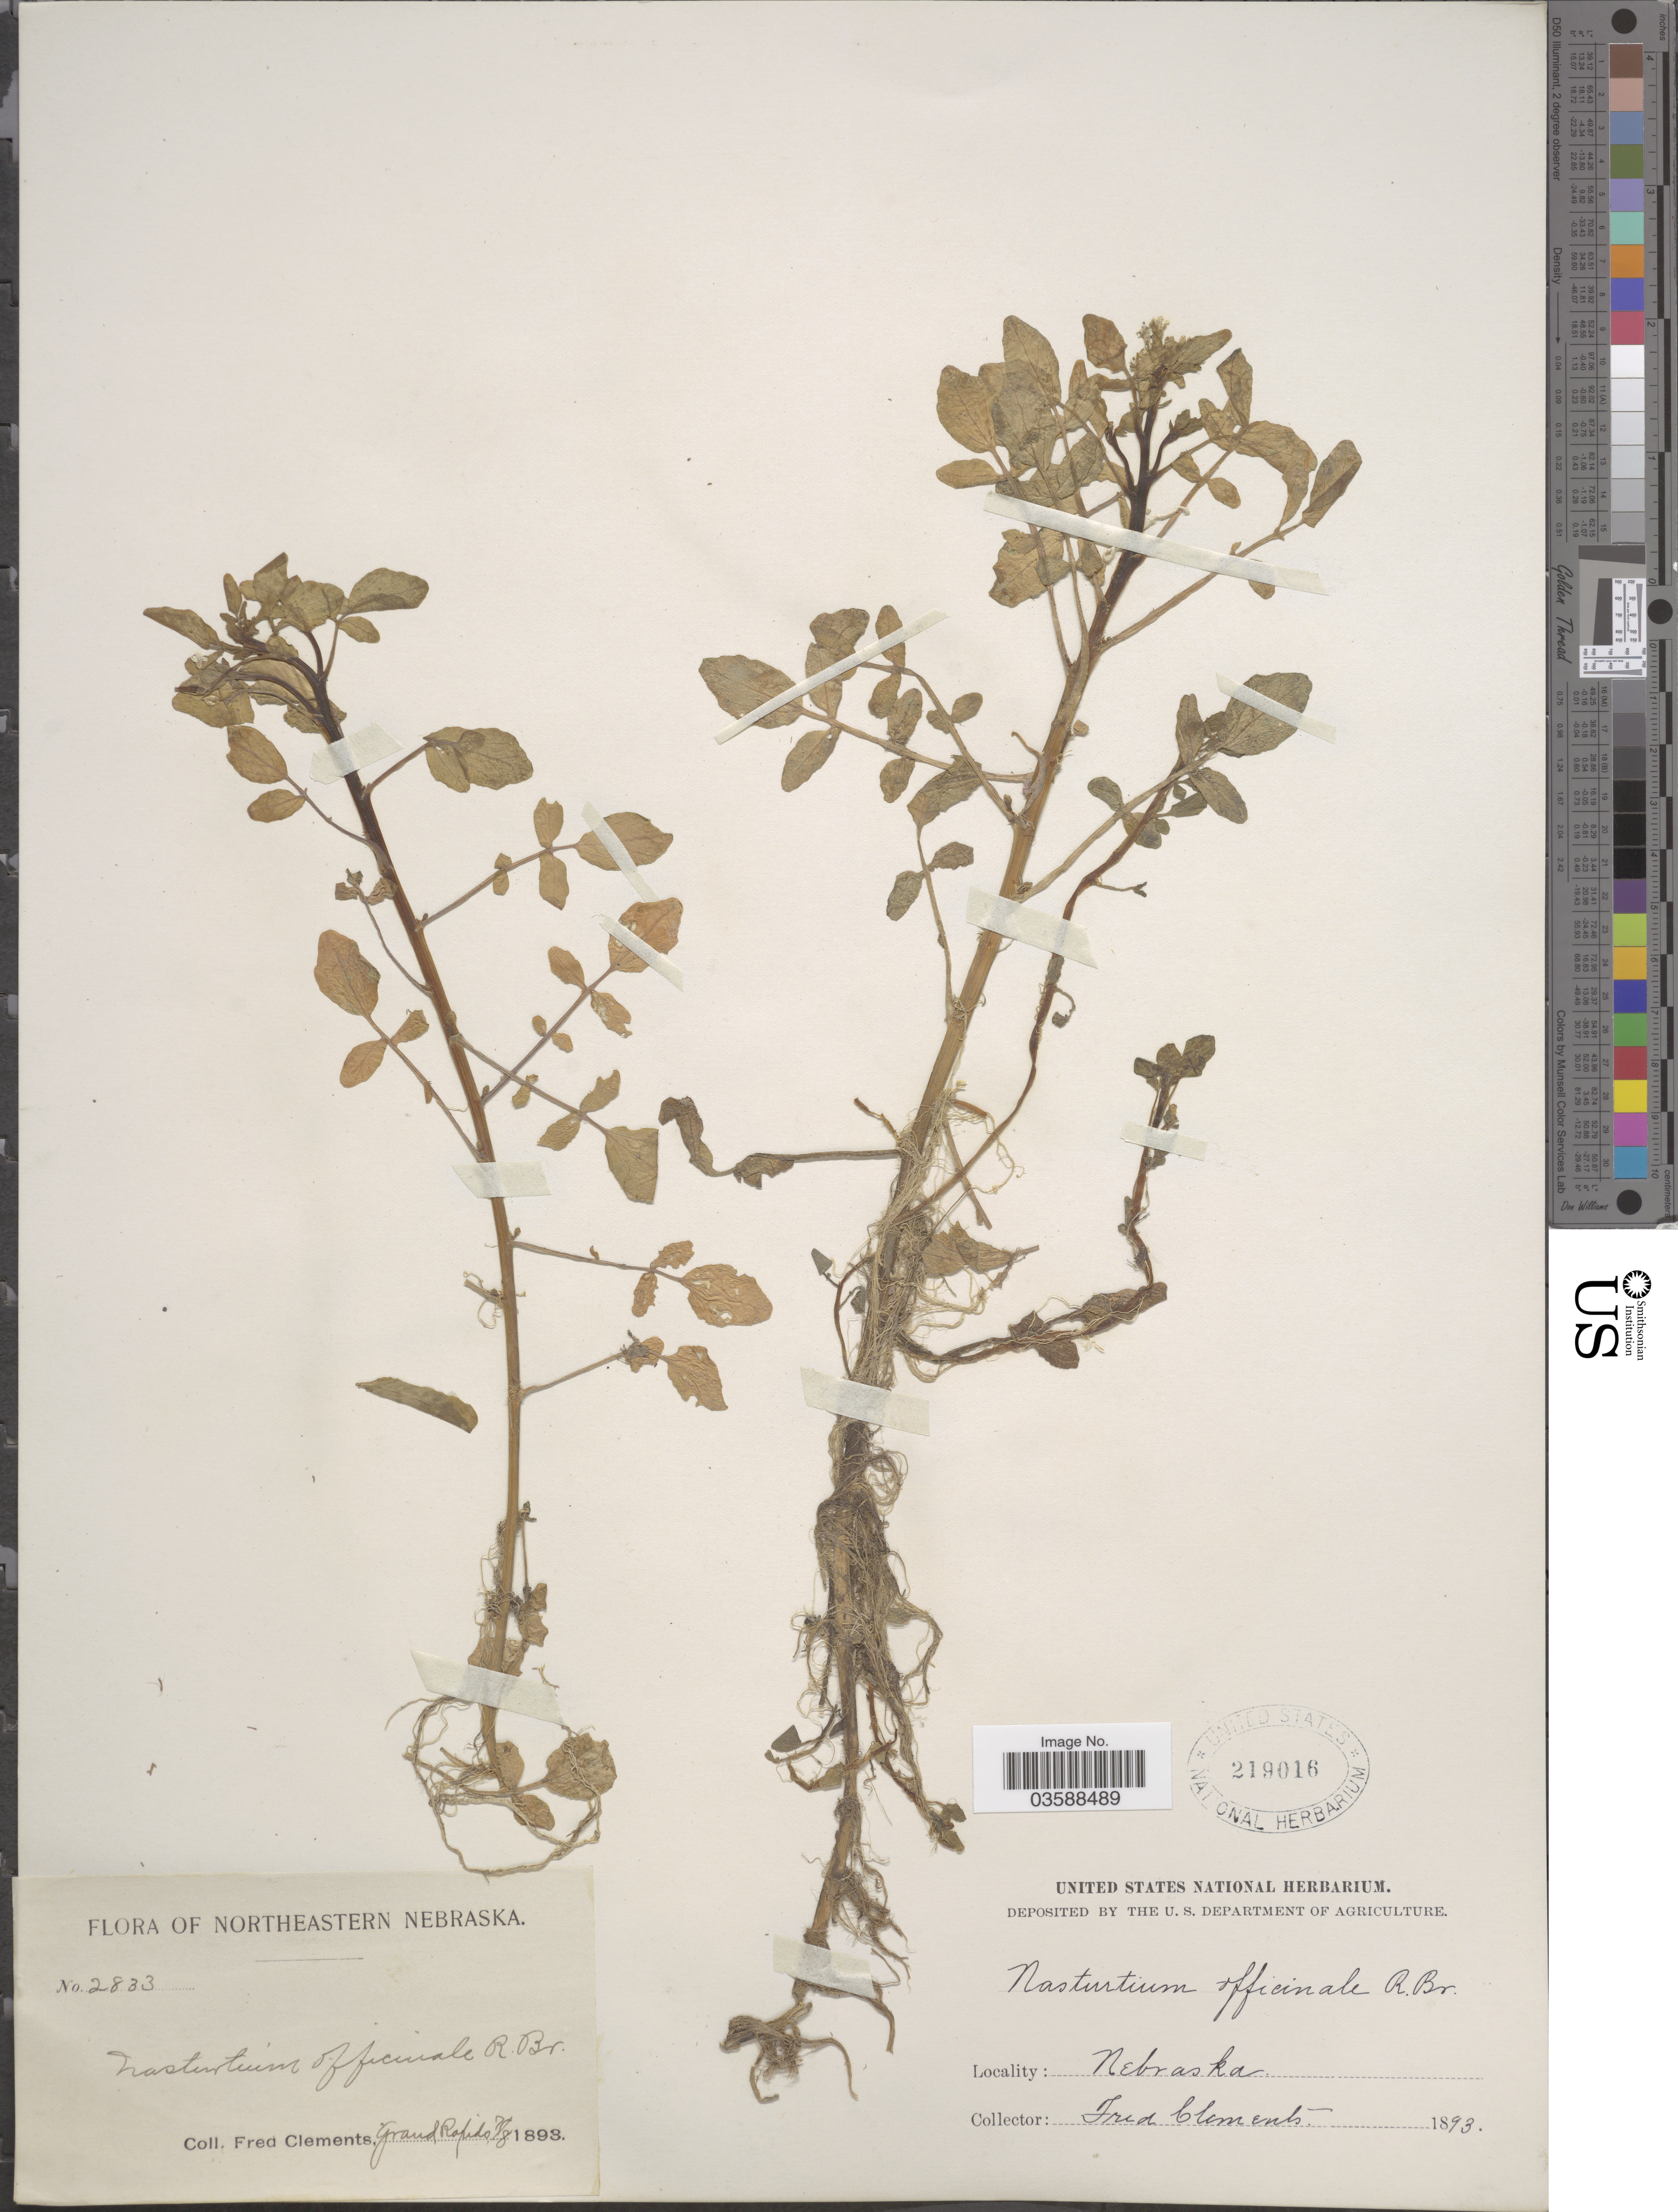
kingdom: Plantae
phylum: Tracheophyta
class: Magnoliopsida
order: Brassicales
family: Brassicaceae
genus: Nasturtium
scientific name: Nasturtium officinale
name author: R. Br.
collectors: F. Clements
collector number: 2833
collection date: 1898-07-08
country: United States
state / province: Nebraska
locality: Northeastern Nebraska, Grand Rapids.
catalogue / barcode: US 219016